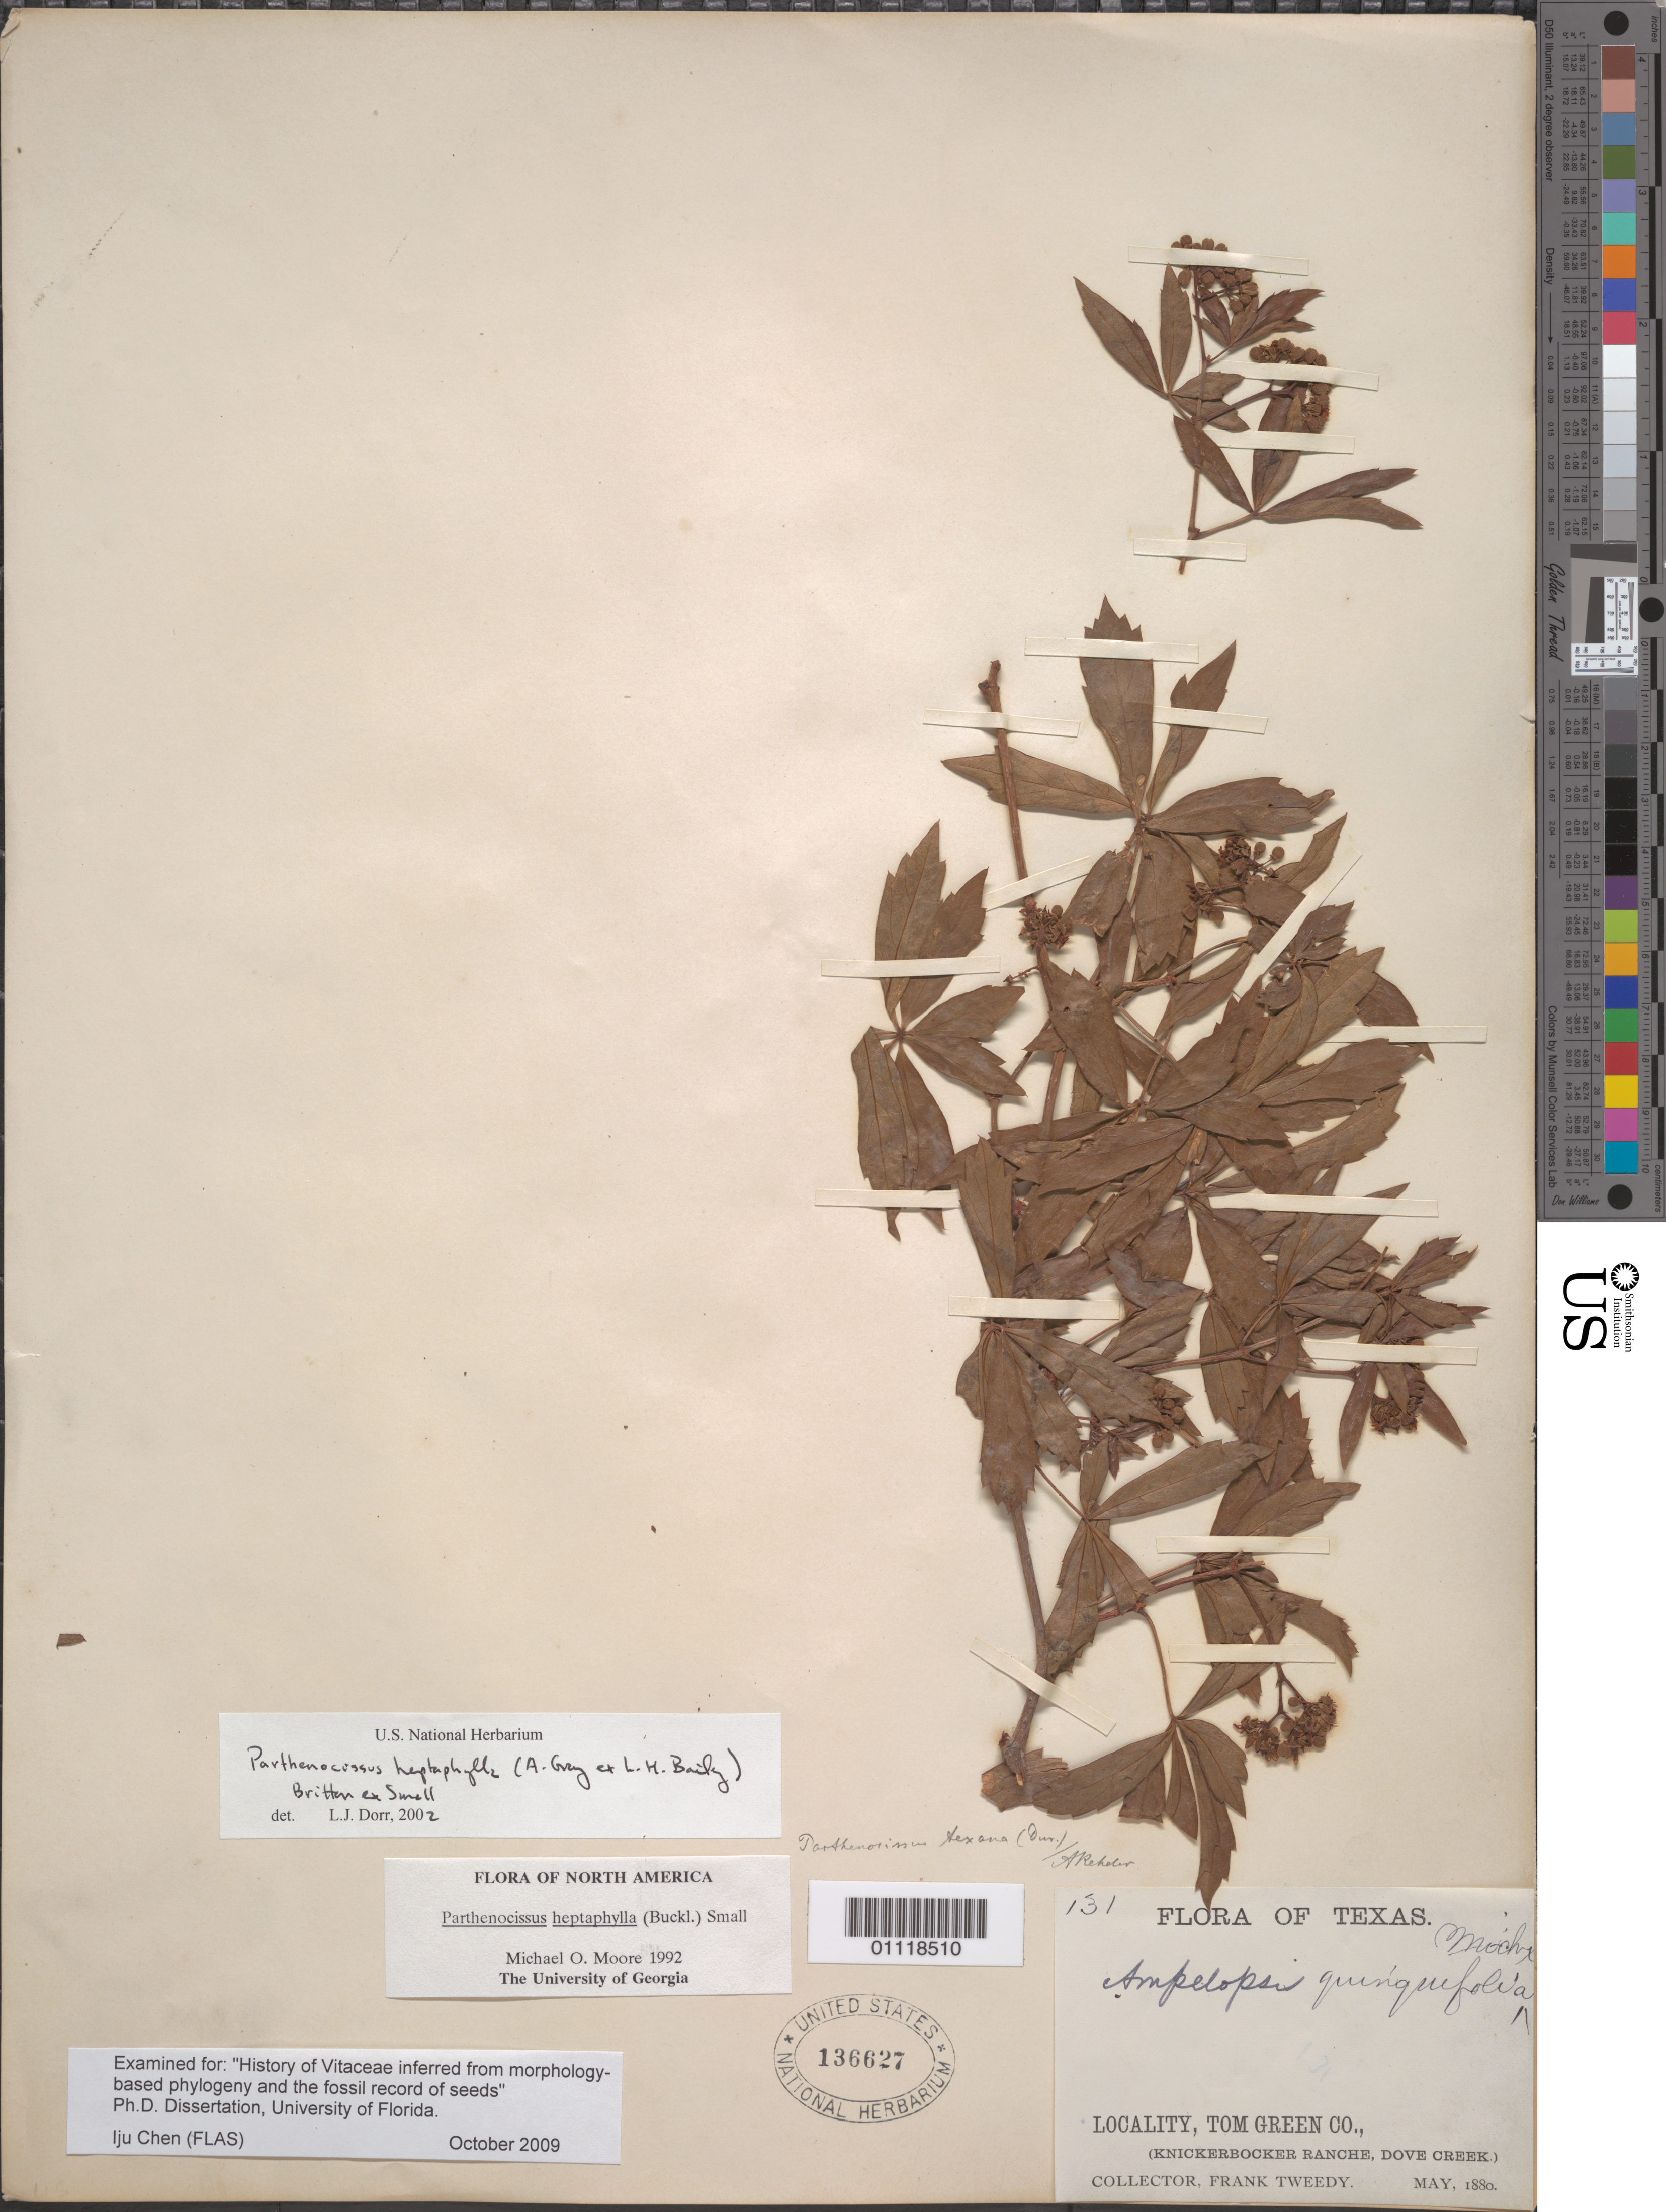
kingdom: Plantae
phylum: Tracheophyta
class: Magnoliopsida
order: Vitales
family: Vitaceae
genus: Parthenocissus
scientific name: Parthenocissus heptaphylla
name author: (Buckley) Britton ex Small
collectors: F. Tweedy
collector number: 131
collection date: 1880-05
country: United States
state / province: Texas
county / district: Tom Green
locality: Knickerbocker Ranche, Dove Creek.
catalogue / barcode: US 136627